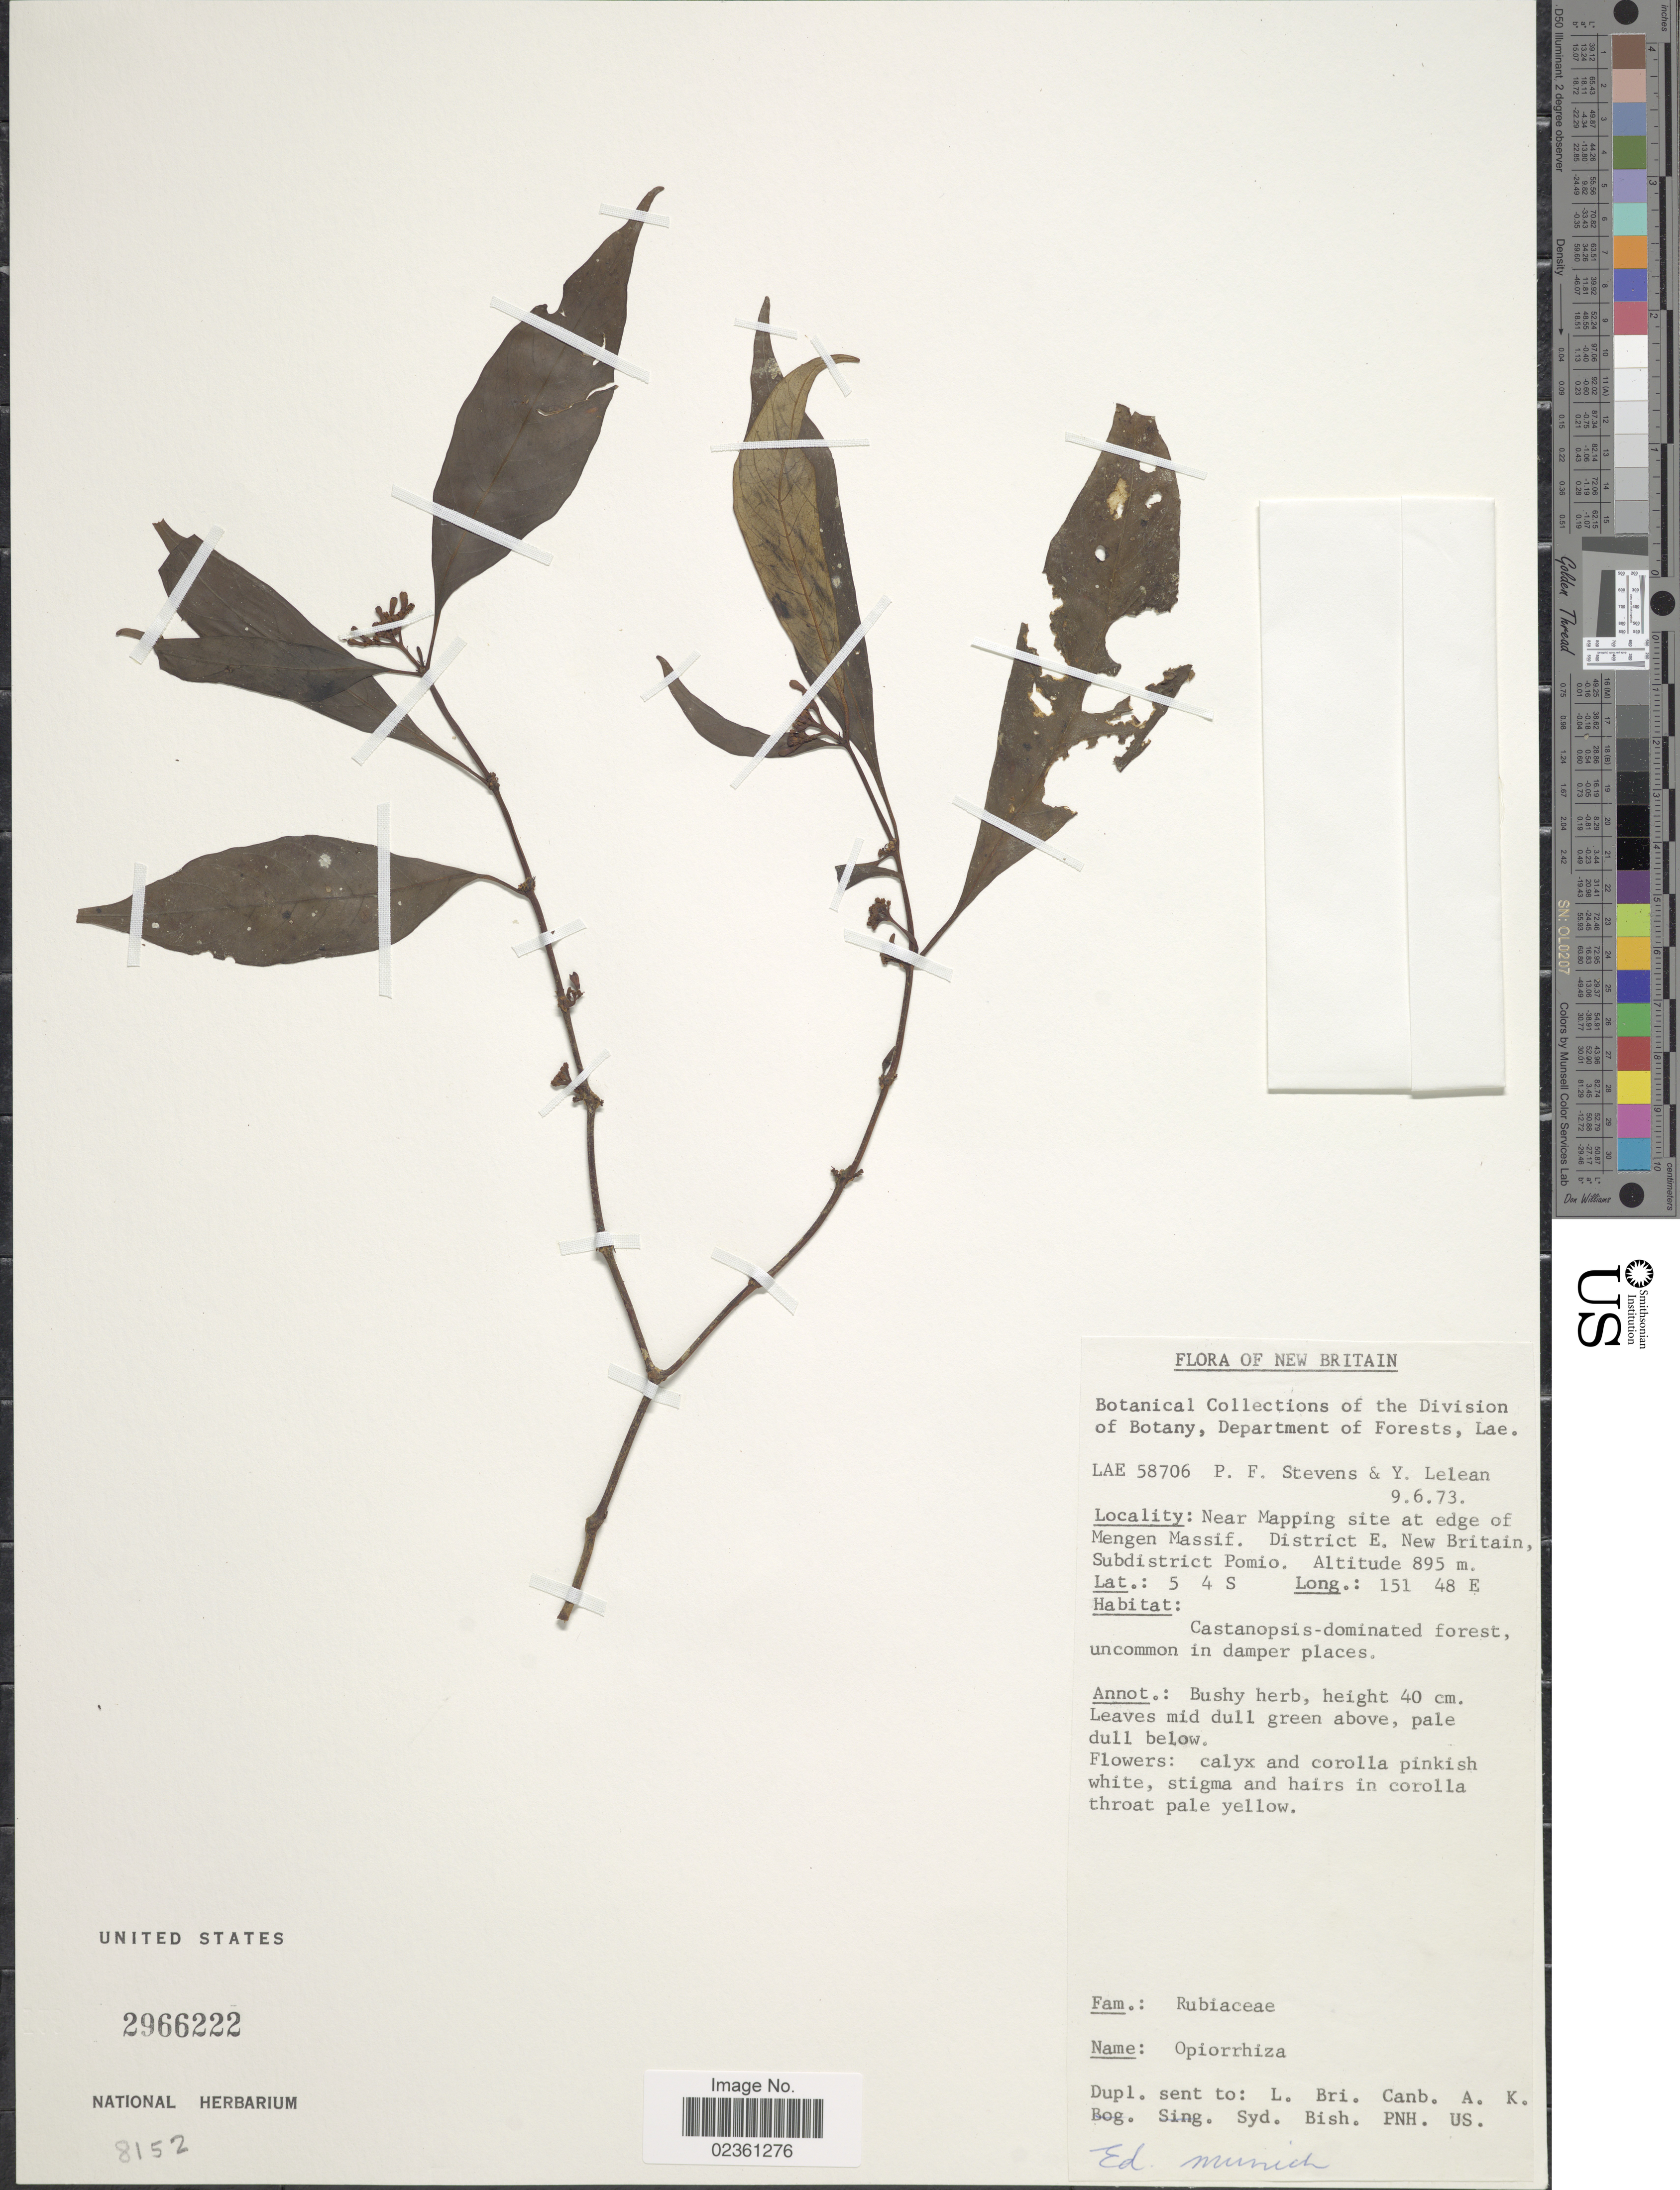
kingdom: Plantae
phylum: Tracheophyta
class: Magnoliopsida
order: Gentianales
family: Rubiaceae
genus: Ophiorrhiza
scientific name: Ophiorrhiza sp.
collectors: P. F. Stevens & Y. Lelean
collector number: LAE 58706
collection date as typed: Transcribed d/m/y: 9/6/73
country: Papua New Guinea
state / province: East New Britain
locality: New Britain, Near Mapping site at edge of Mengen Massif. District E. New Britain, Subdistrict Pomio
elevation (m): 895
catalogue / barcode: US 2966222